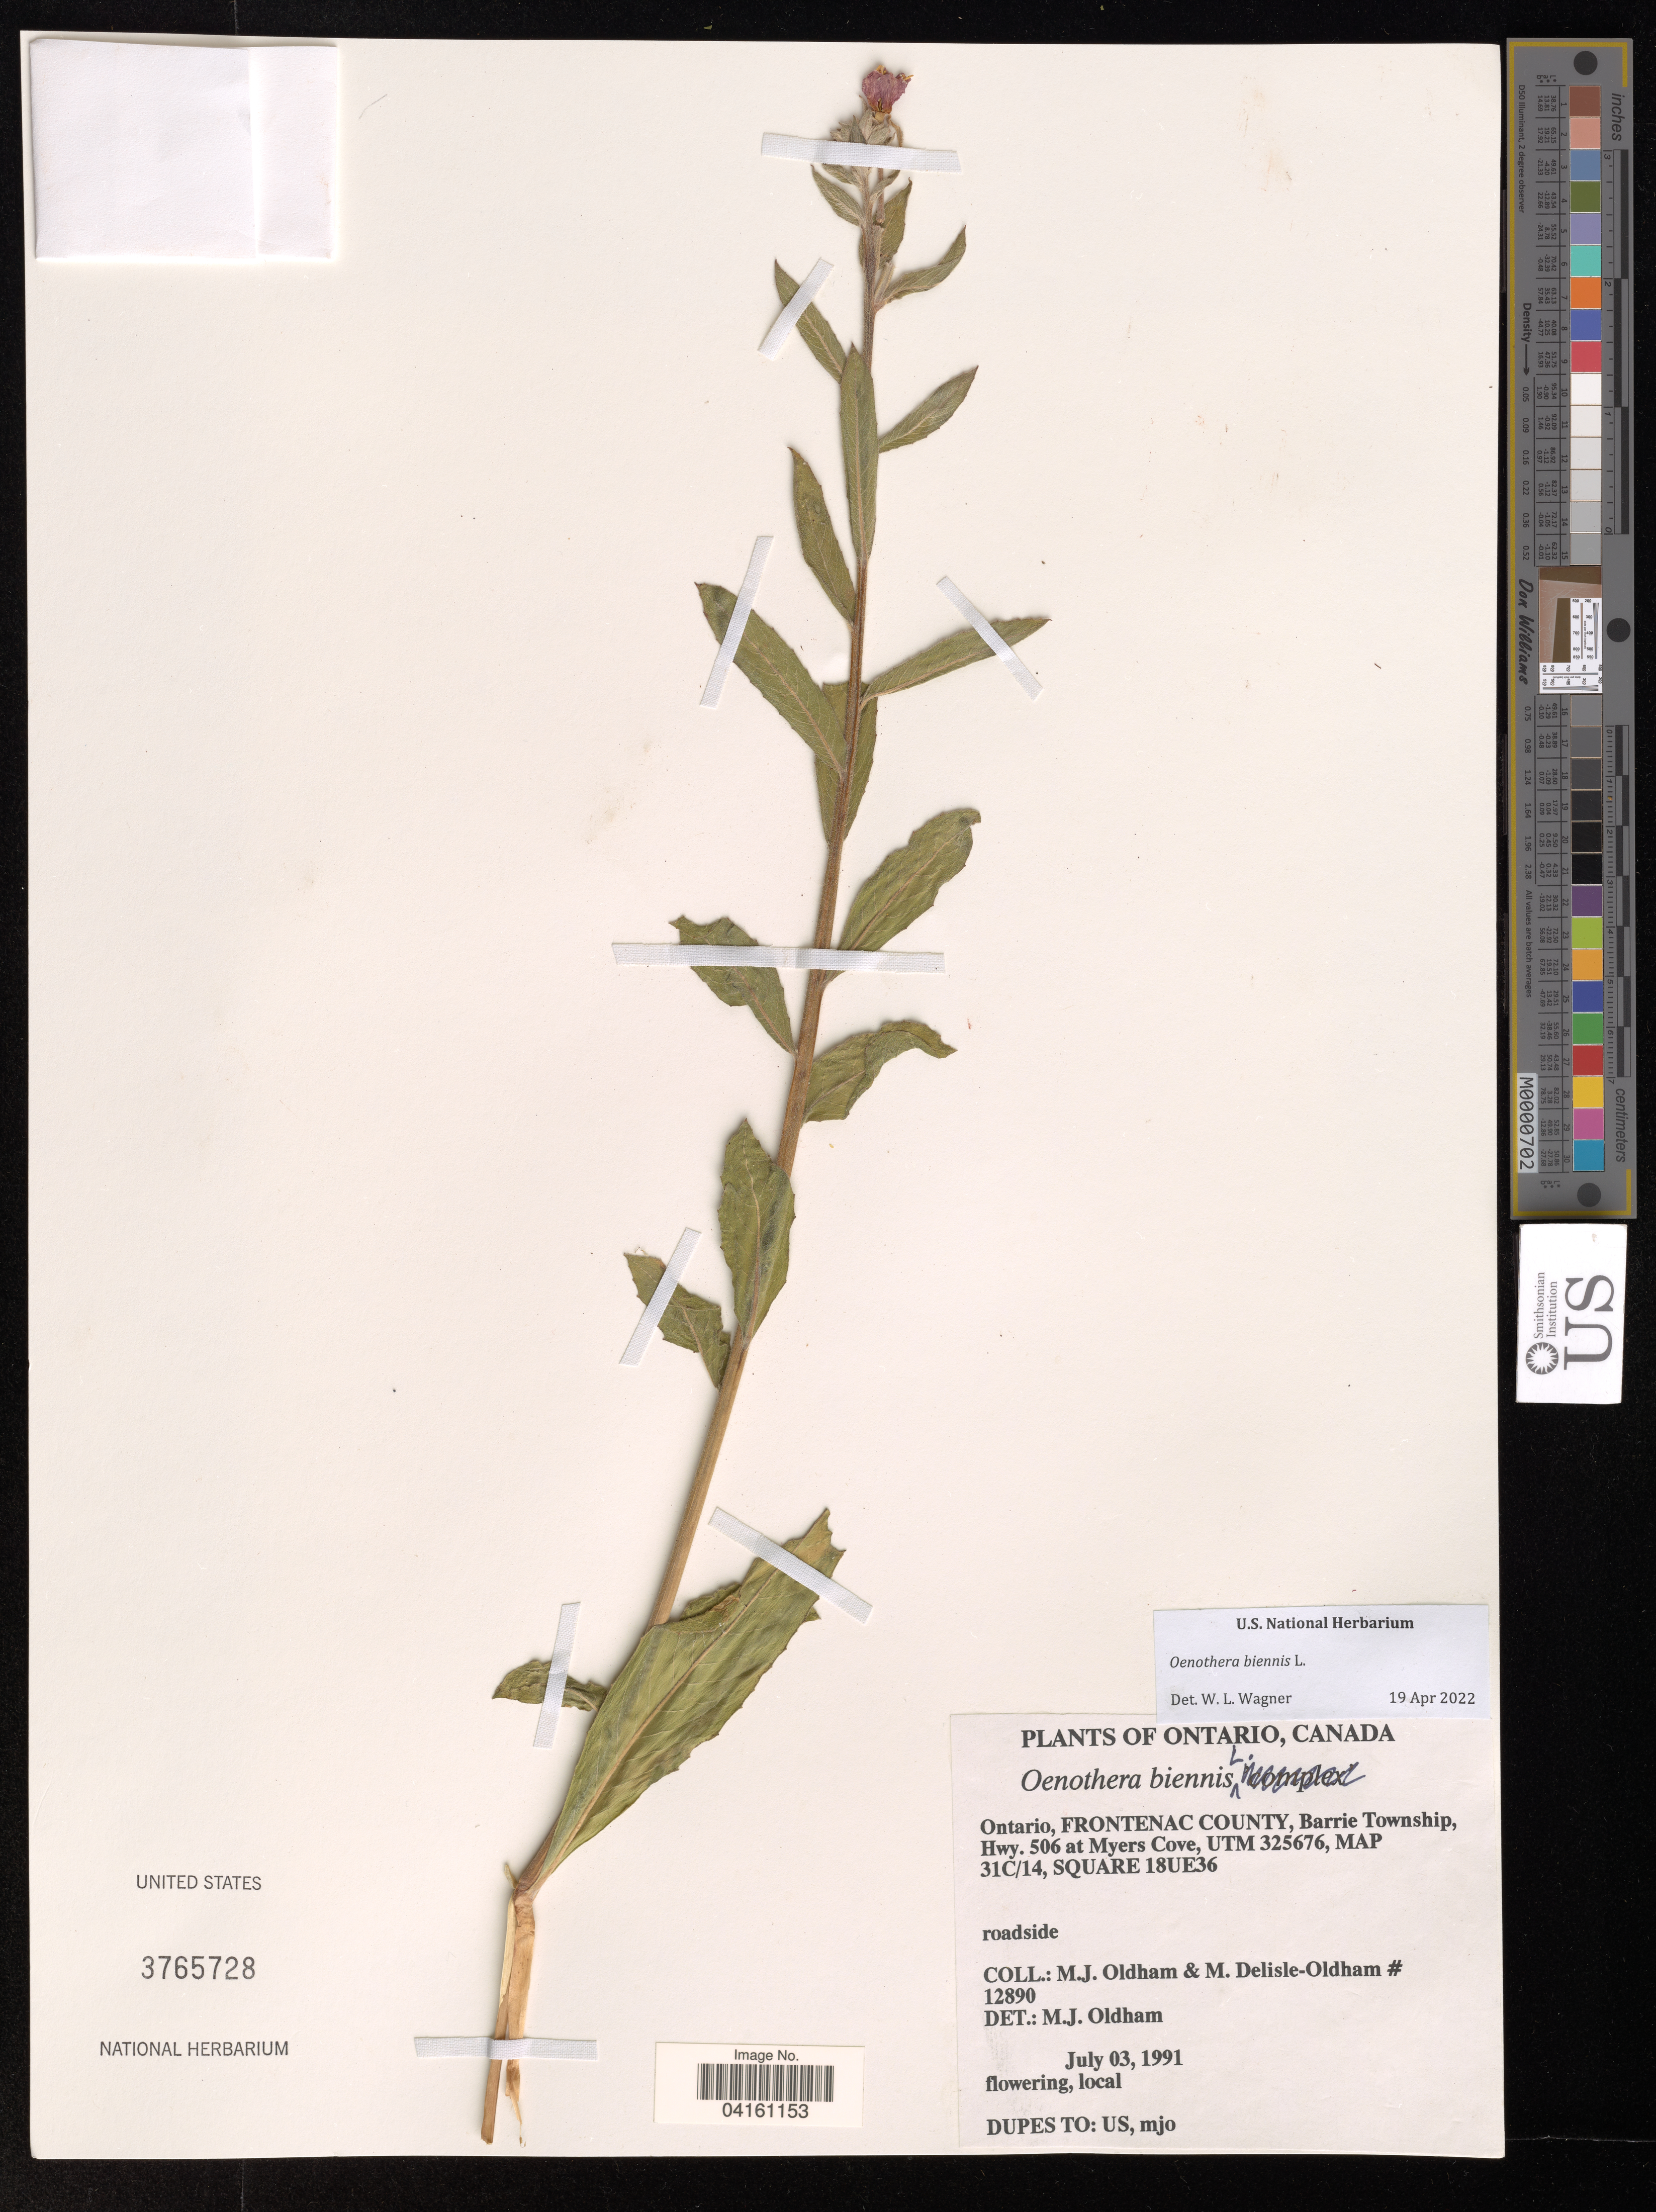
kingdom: Plantae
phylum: Tracheophyta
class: Magnoliopsida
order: Myrtales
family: Onagraceae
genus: Oenothera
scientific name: Oenothera biennis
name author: L.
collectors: M. Oldham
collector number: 12890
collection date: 1991-07-03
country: Canada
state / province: Ontario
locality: Frontenac County, Barrie Township, Hwy. 506 at Myers Cove, UTM 325676, MAP 31/C14, Square 18UE36.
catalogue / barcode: US 3765728